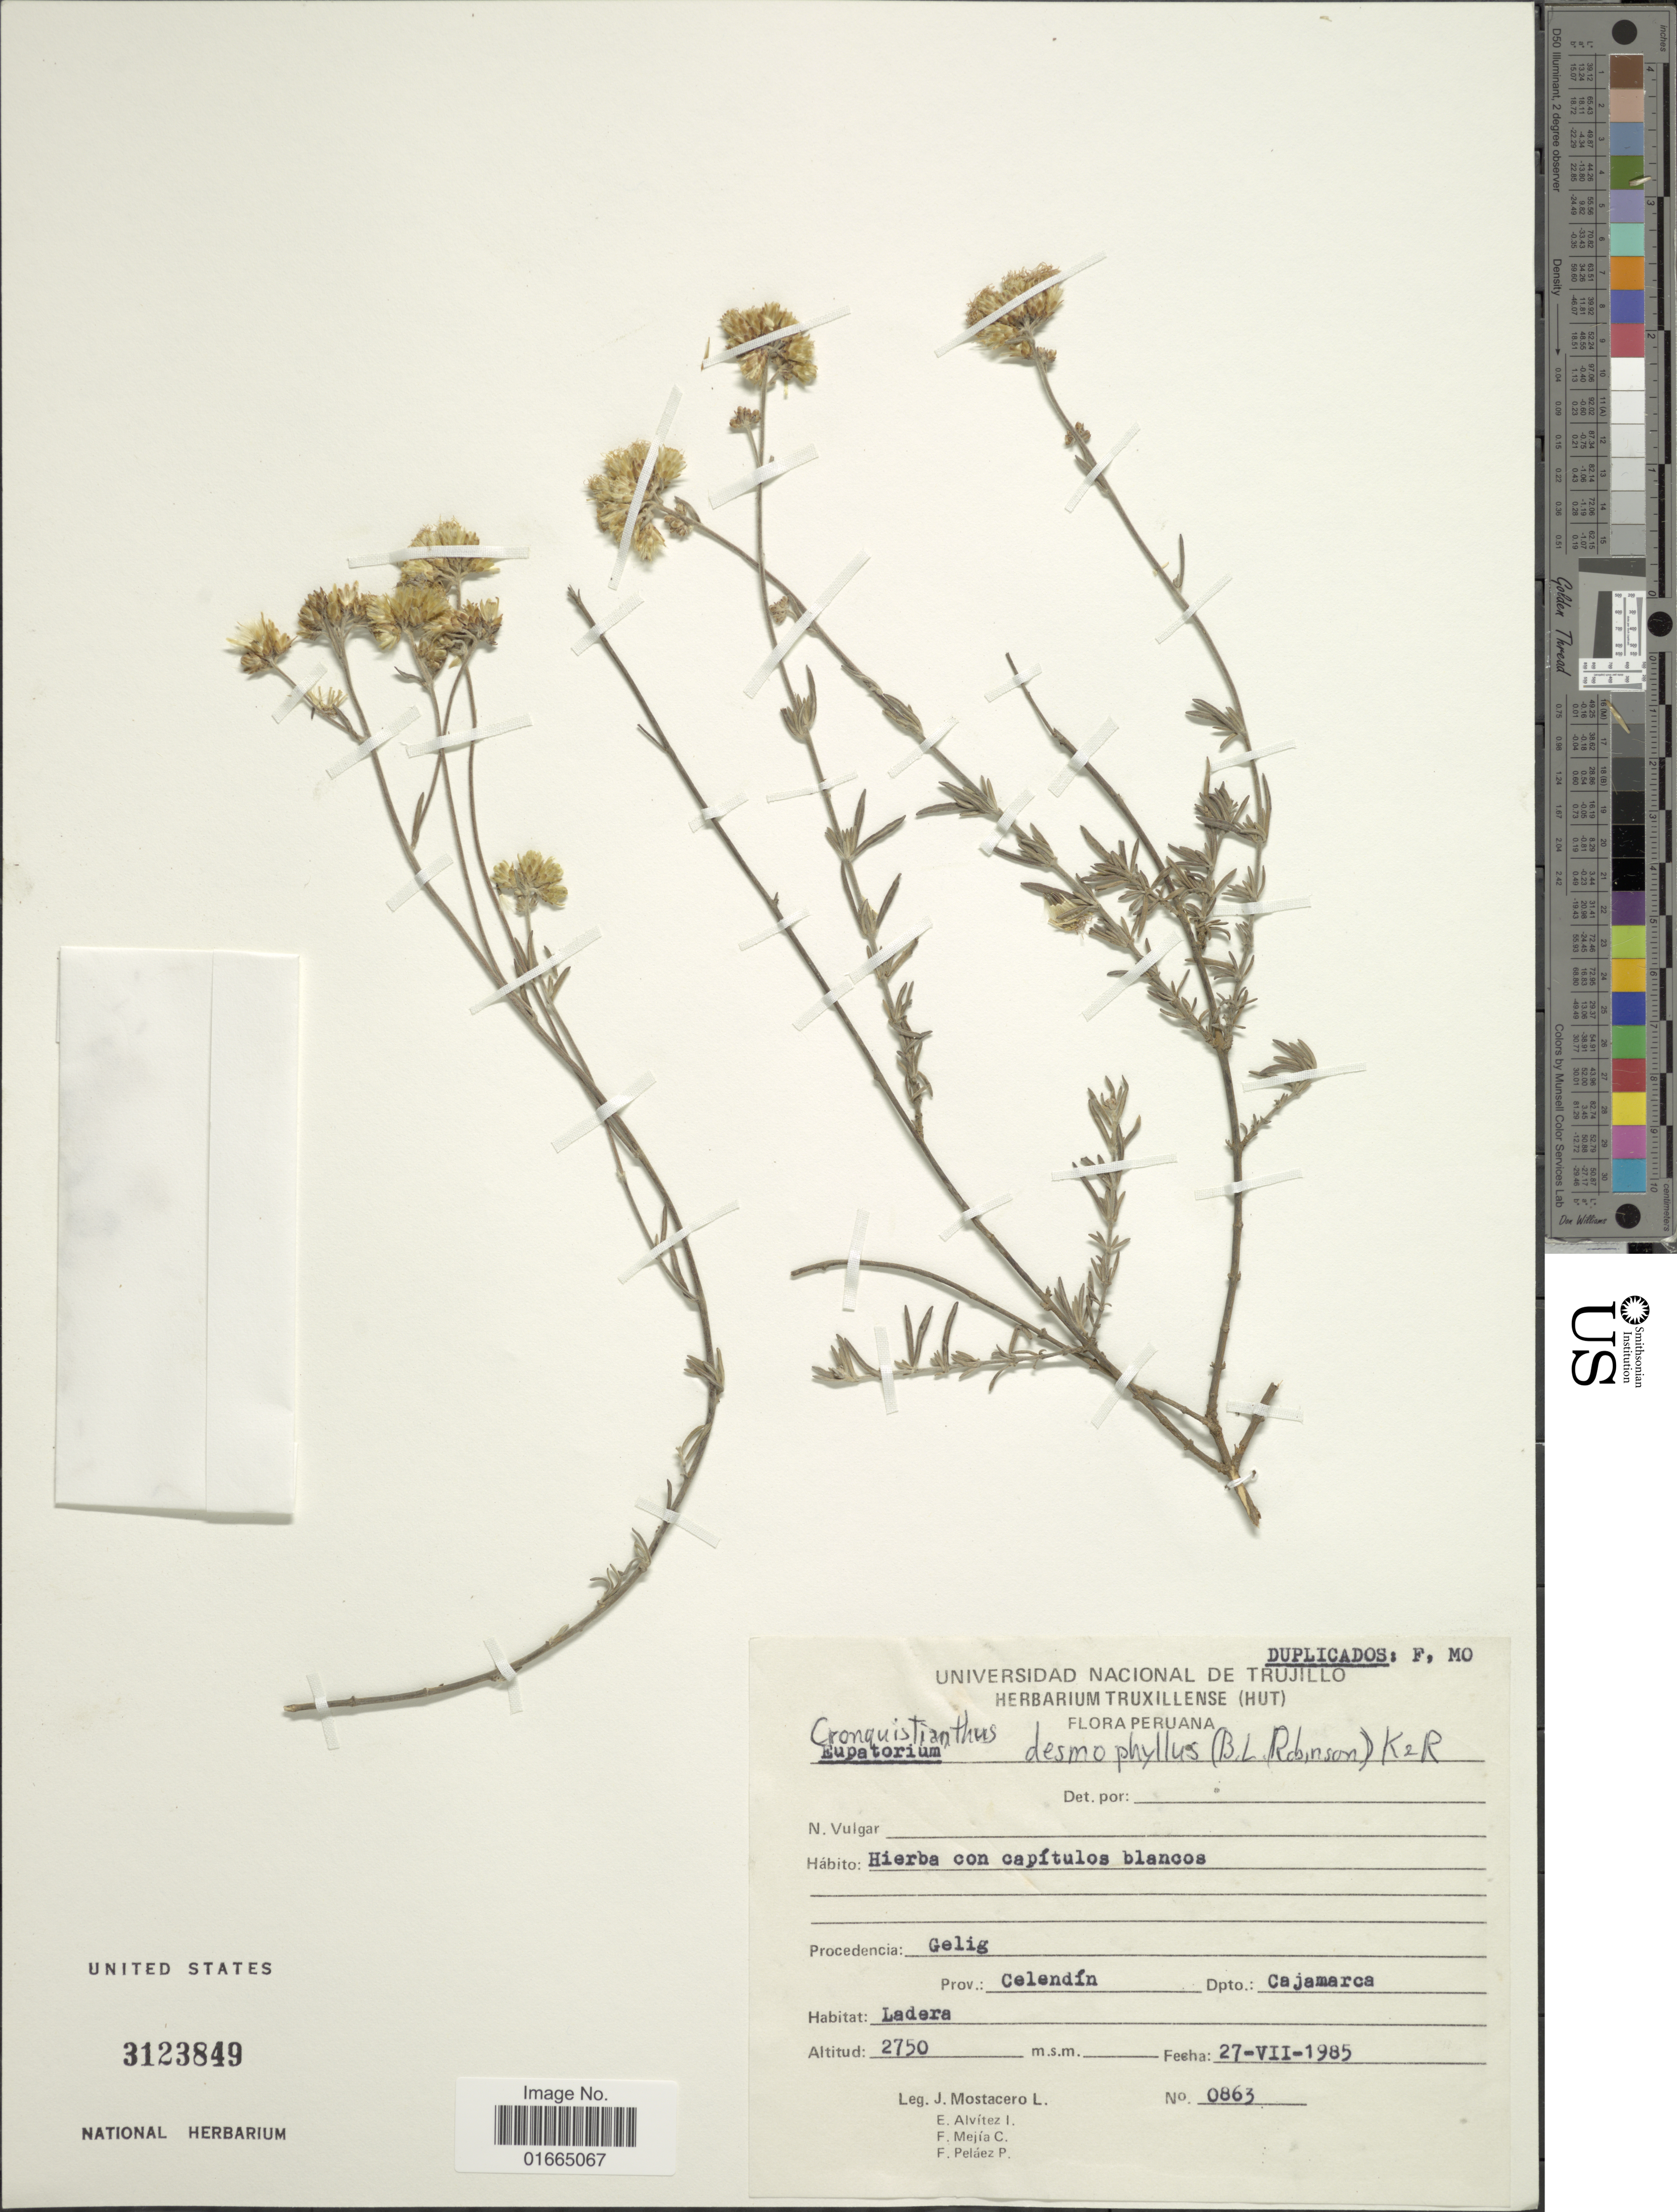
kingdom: Plantae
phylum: Tracheophyta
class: Magnoliopsida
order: Asterales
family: Asteraceae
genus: Cronquistianthus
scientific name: Cronquistianthus desmophyllus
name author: (B.L. Rob.) R.M. King & H. Rob.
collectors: J. Mostacero L., E. Alvitez I., F. Mejia C. & F. Pelaez P.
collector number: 0863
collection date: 1985-07-27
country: Peru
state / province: Cajamarca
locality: Gelig. Prov.: Celendín. Dpto.: Cajamarca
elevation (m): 2750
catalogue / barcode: US 3123849